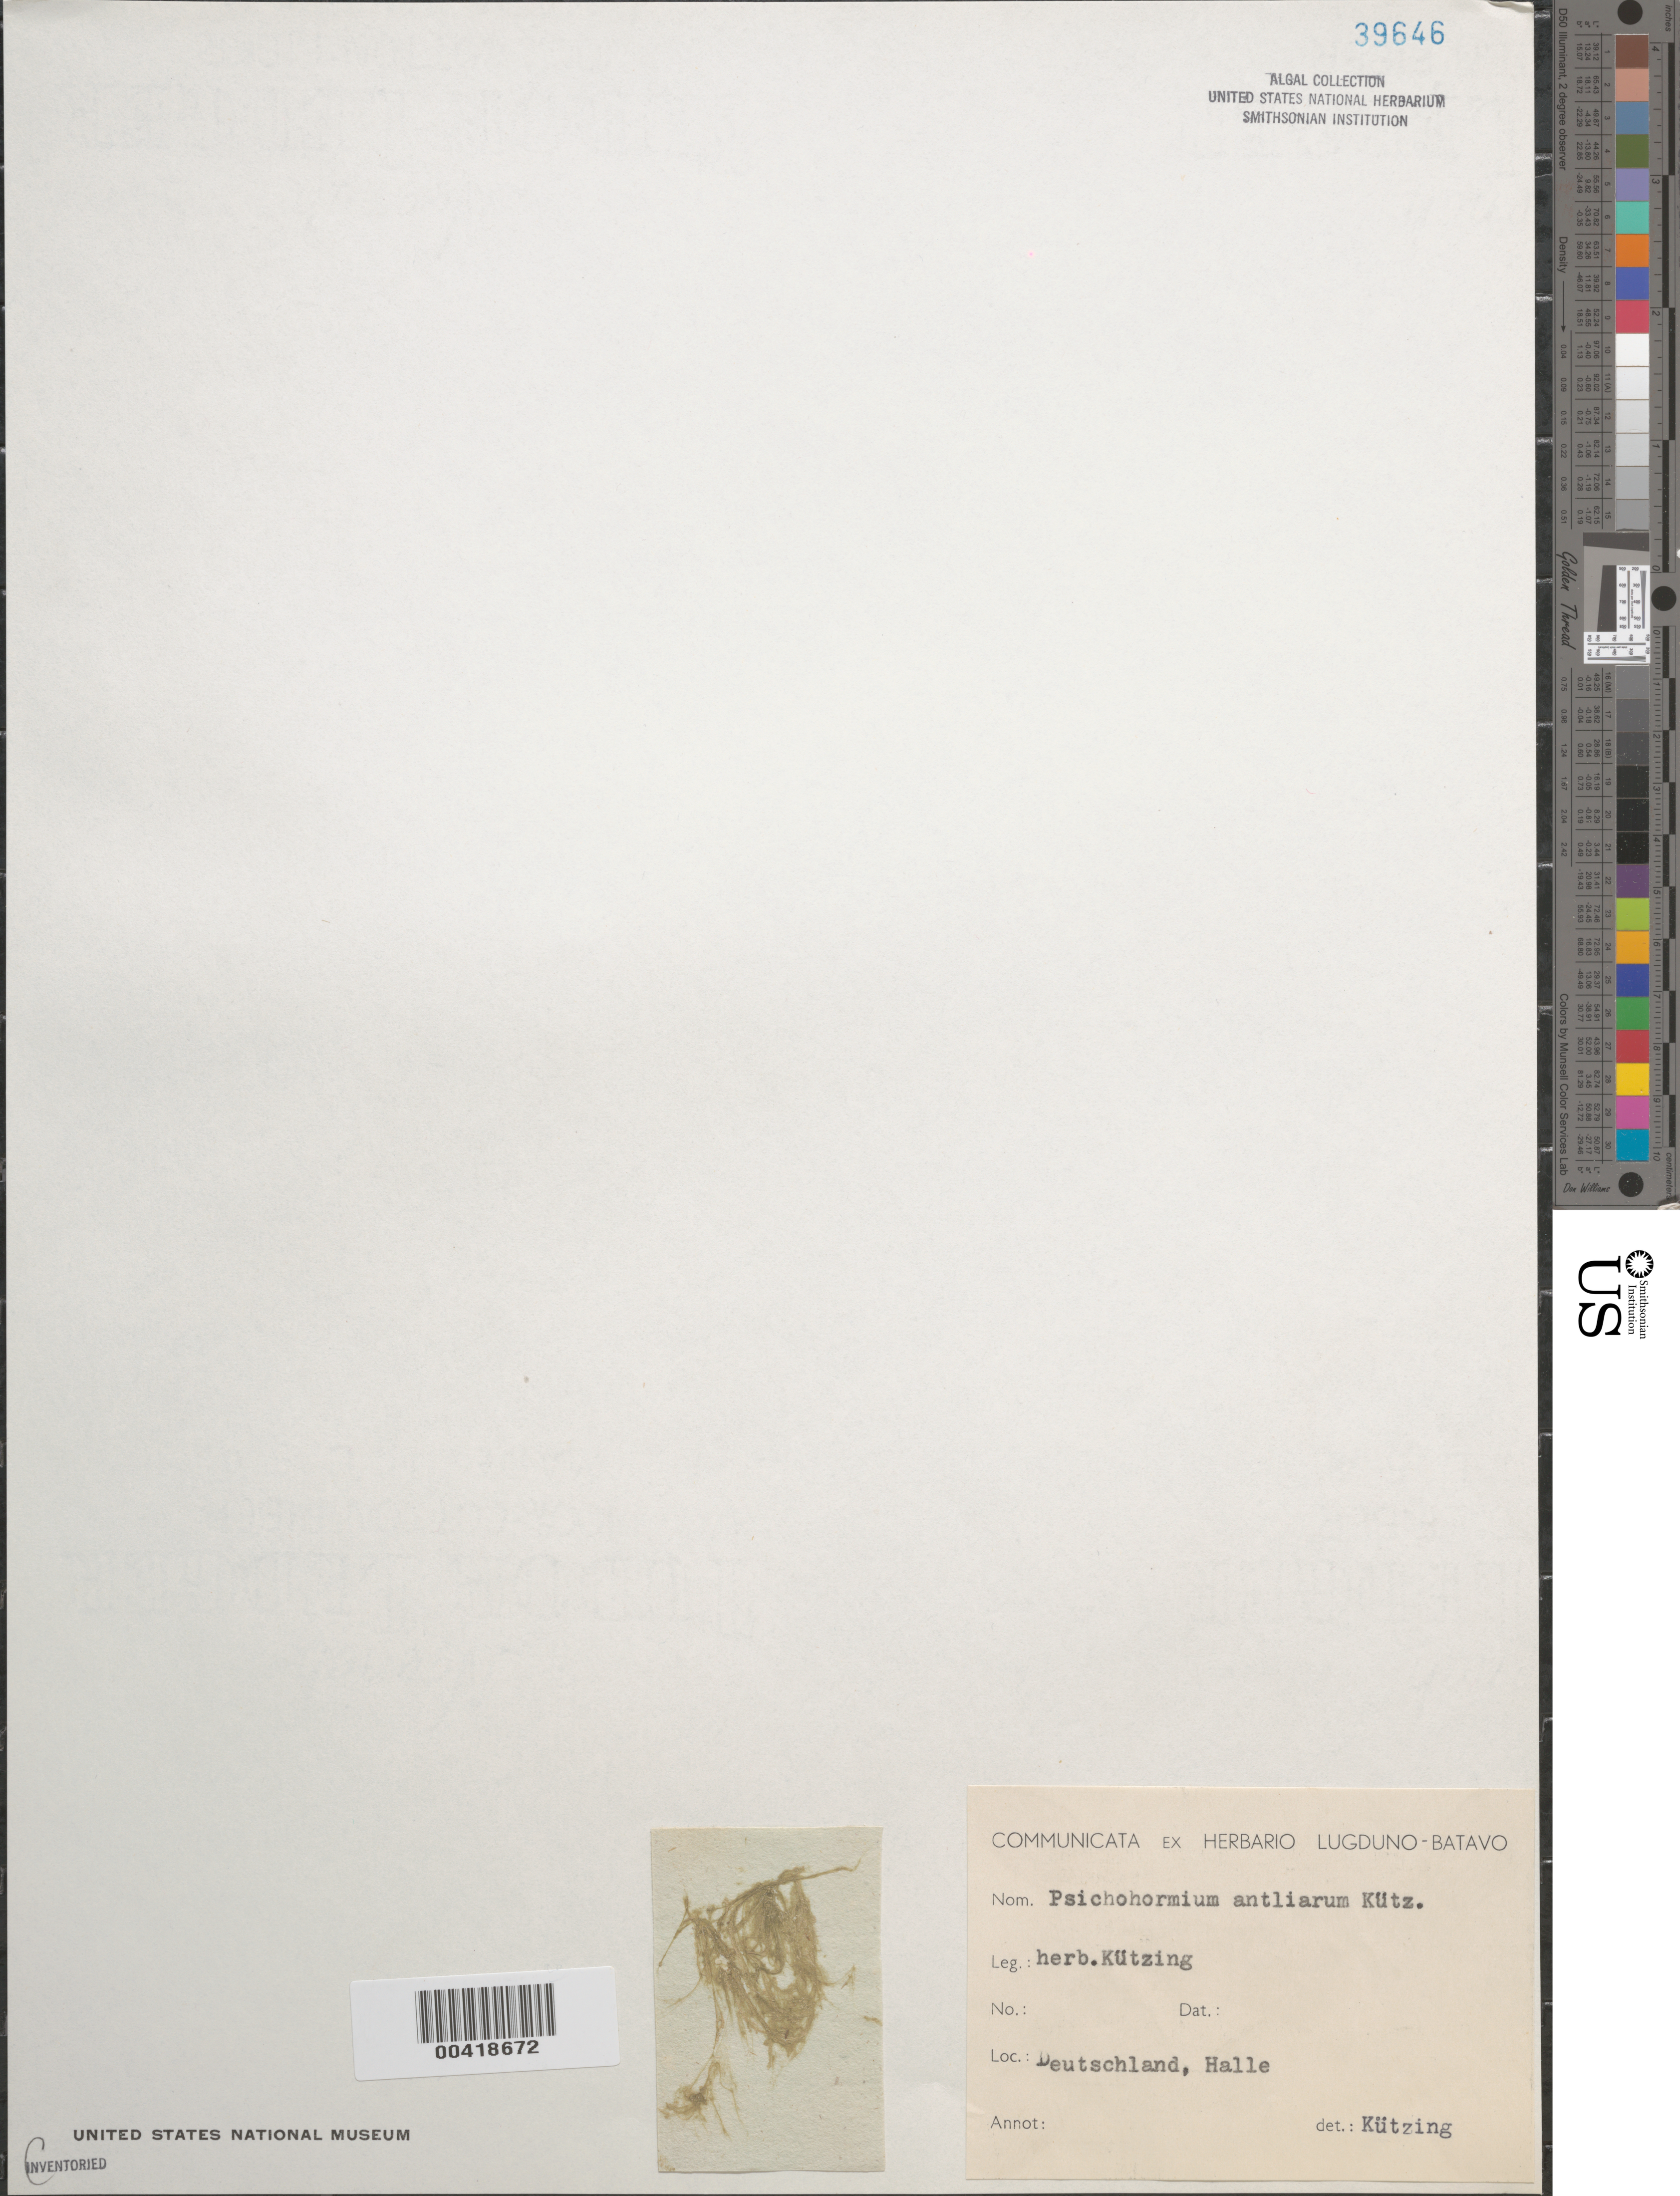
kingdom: Plantae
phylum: Chlorophyta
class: Chlorophyceae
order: Sphaeropleales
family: Microsporaceae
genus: Psichohormium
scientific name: Psichohormium antliarum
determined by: Kuetzing, F. T.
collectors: F. Kuetzing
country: Germany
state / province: Sachsen-Anhalt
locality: Halle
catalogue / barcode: US 39646